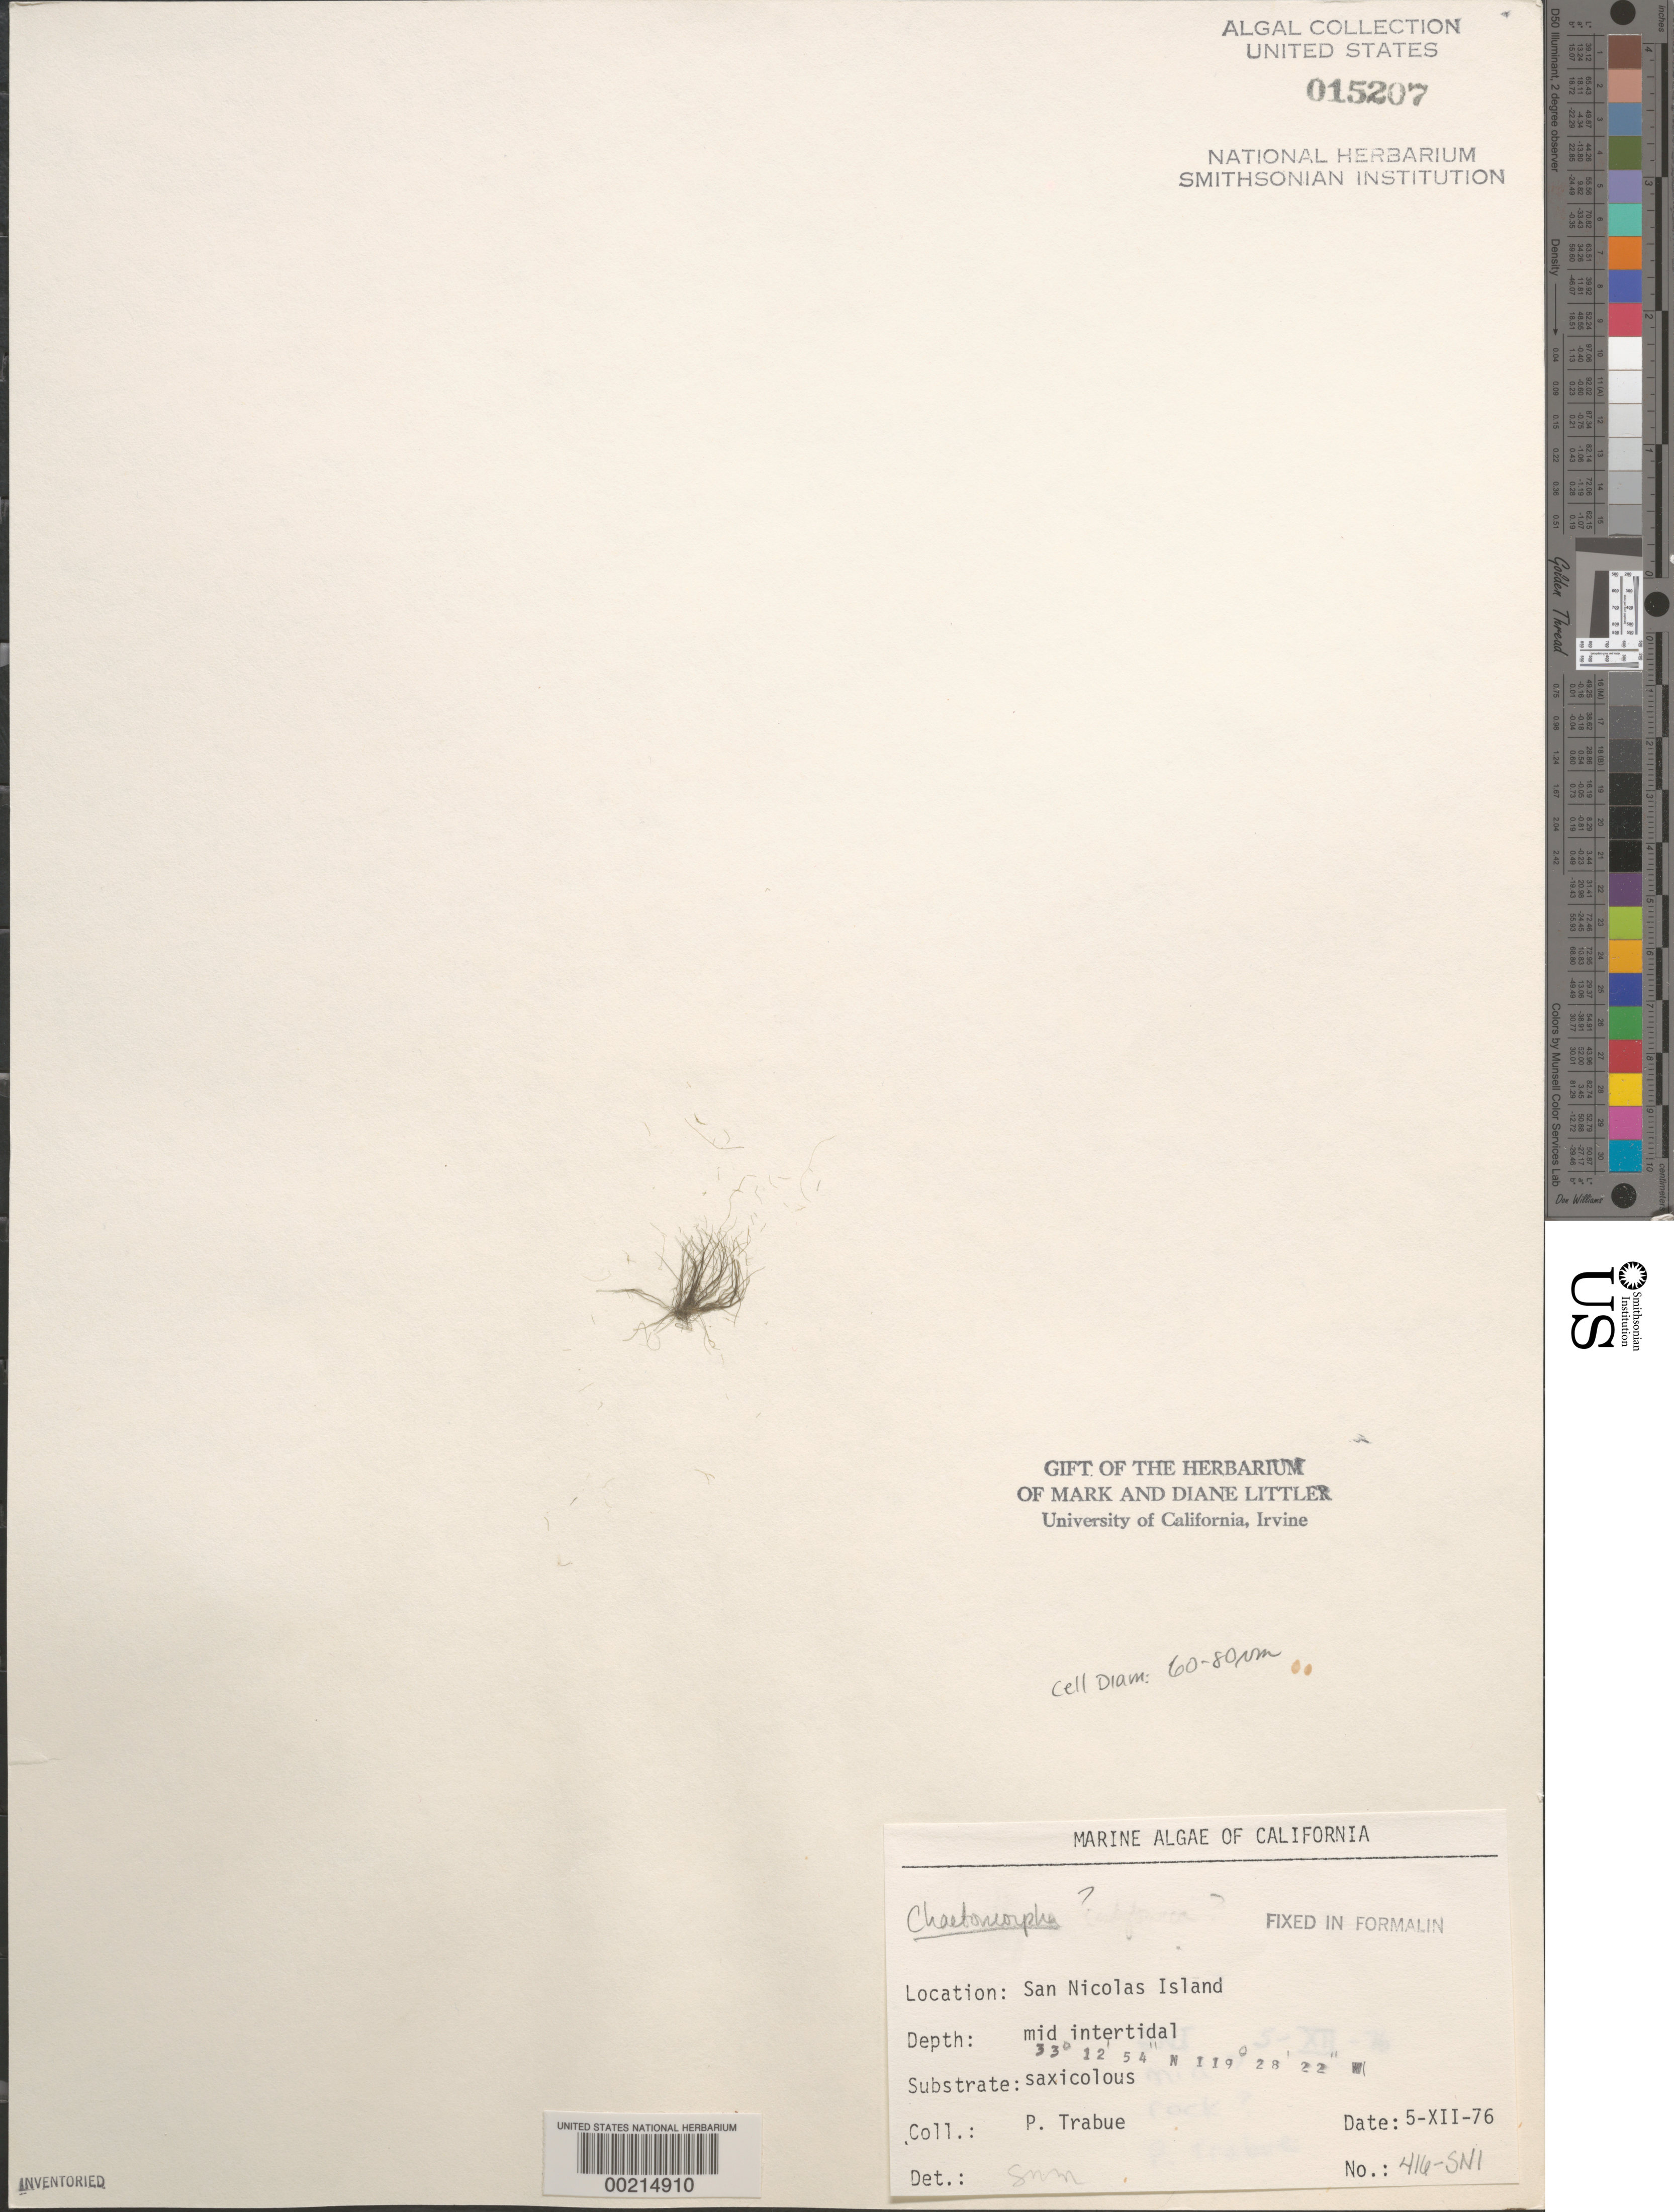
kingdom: Plantae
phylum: Chlorophyta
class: Ulvophyceae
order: Cladophorales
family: Cladophoraceae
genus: Chaetomorpha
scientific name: Chaetomorpha sp.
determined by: Murray, S. N.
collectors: P. J. Trabue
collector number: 416-SNI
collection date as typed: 05 Dec 1976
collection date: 1976-12-05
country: United States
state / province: California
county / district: Ventura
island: San Nicolas Island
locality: Dutch Harbor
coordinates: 33 12'54"N, 119 28'22"W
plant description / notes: BLM-SOCALBIGHT Rocky Intertidal Survey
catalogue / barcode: US 15207